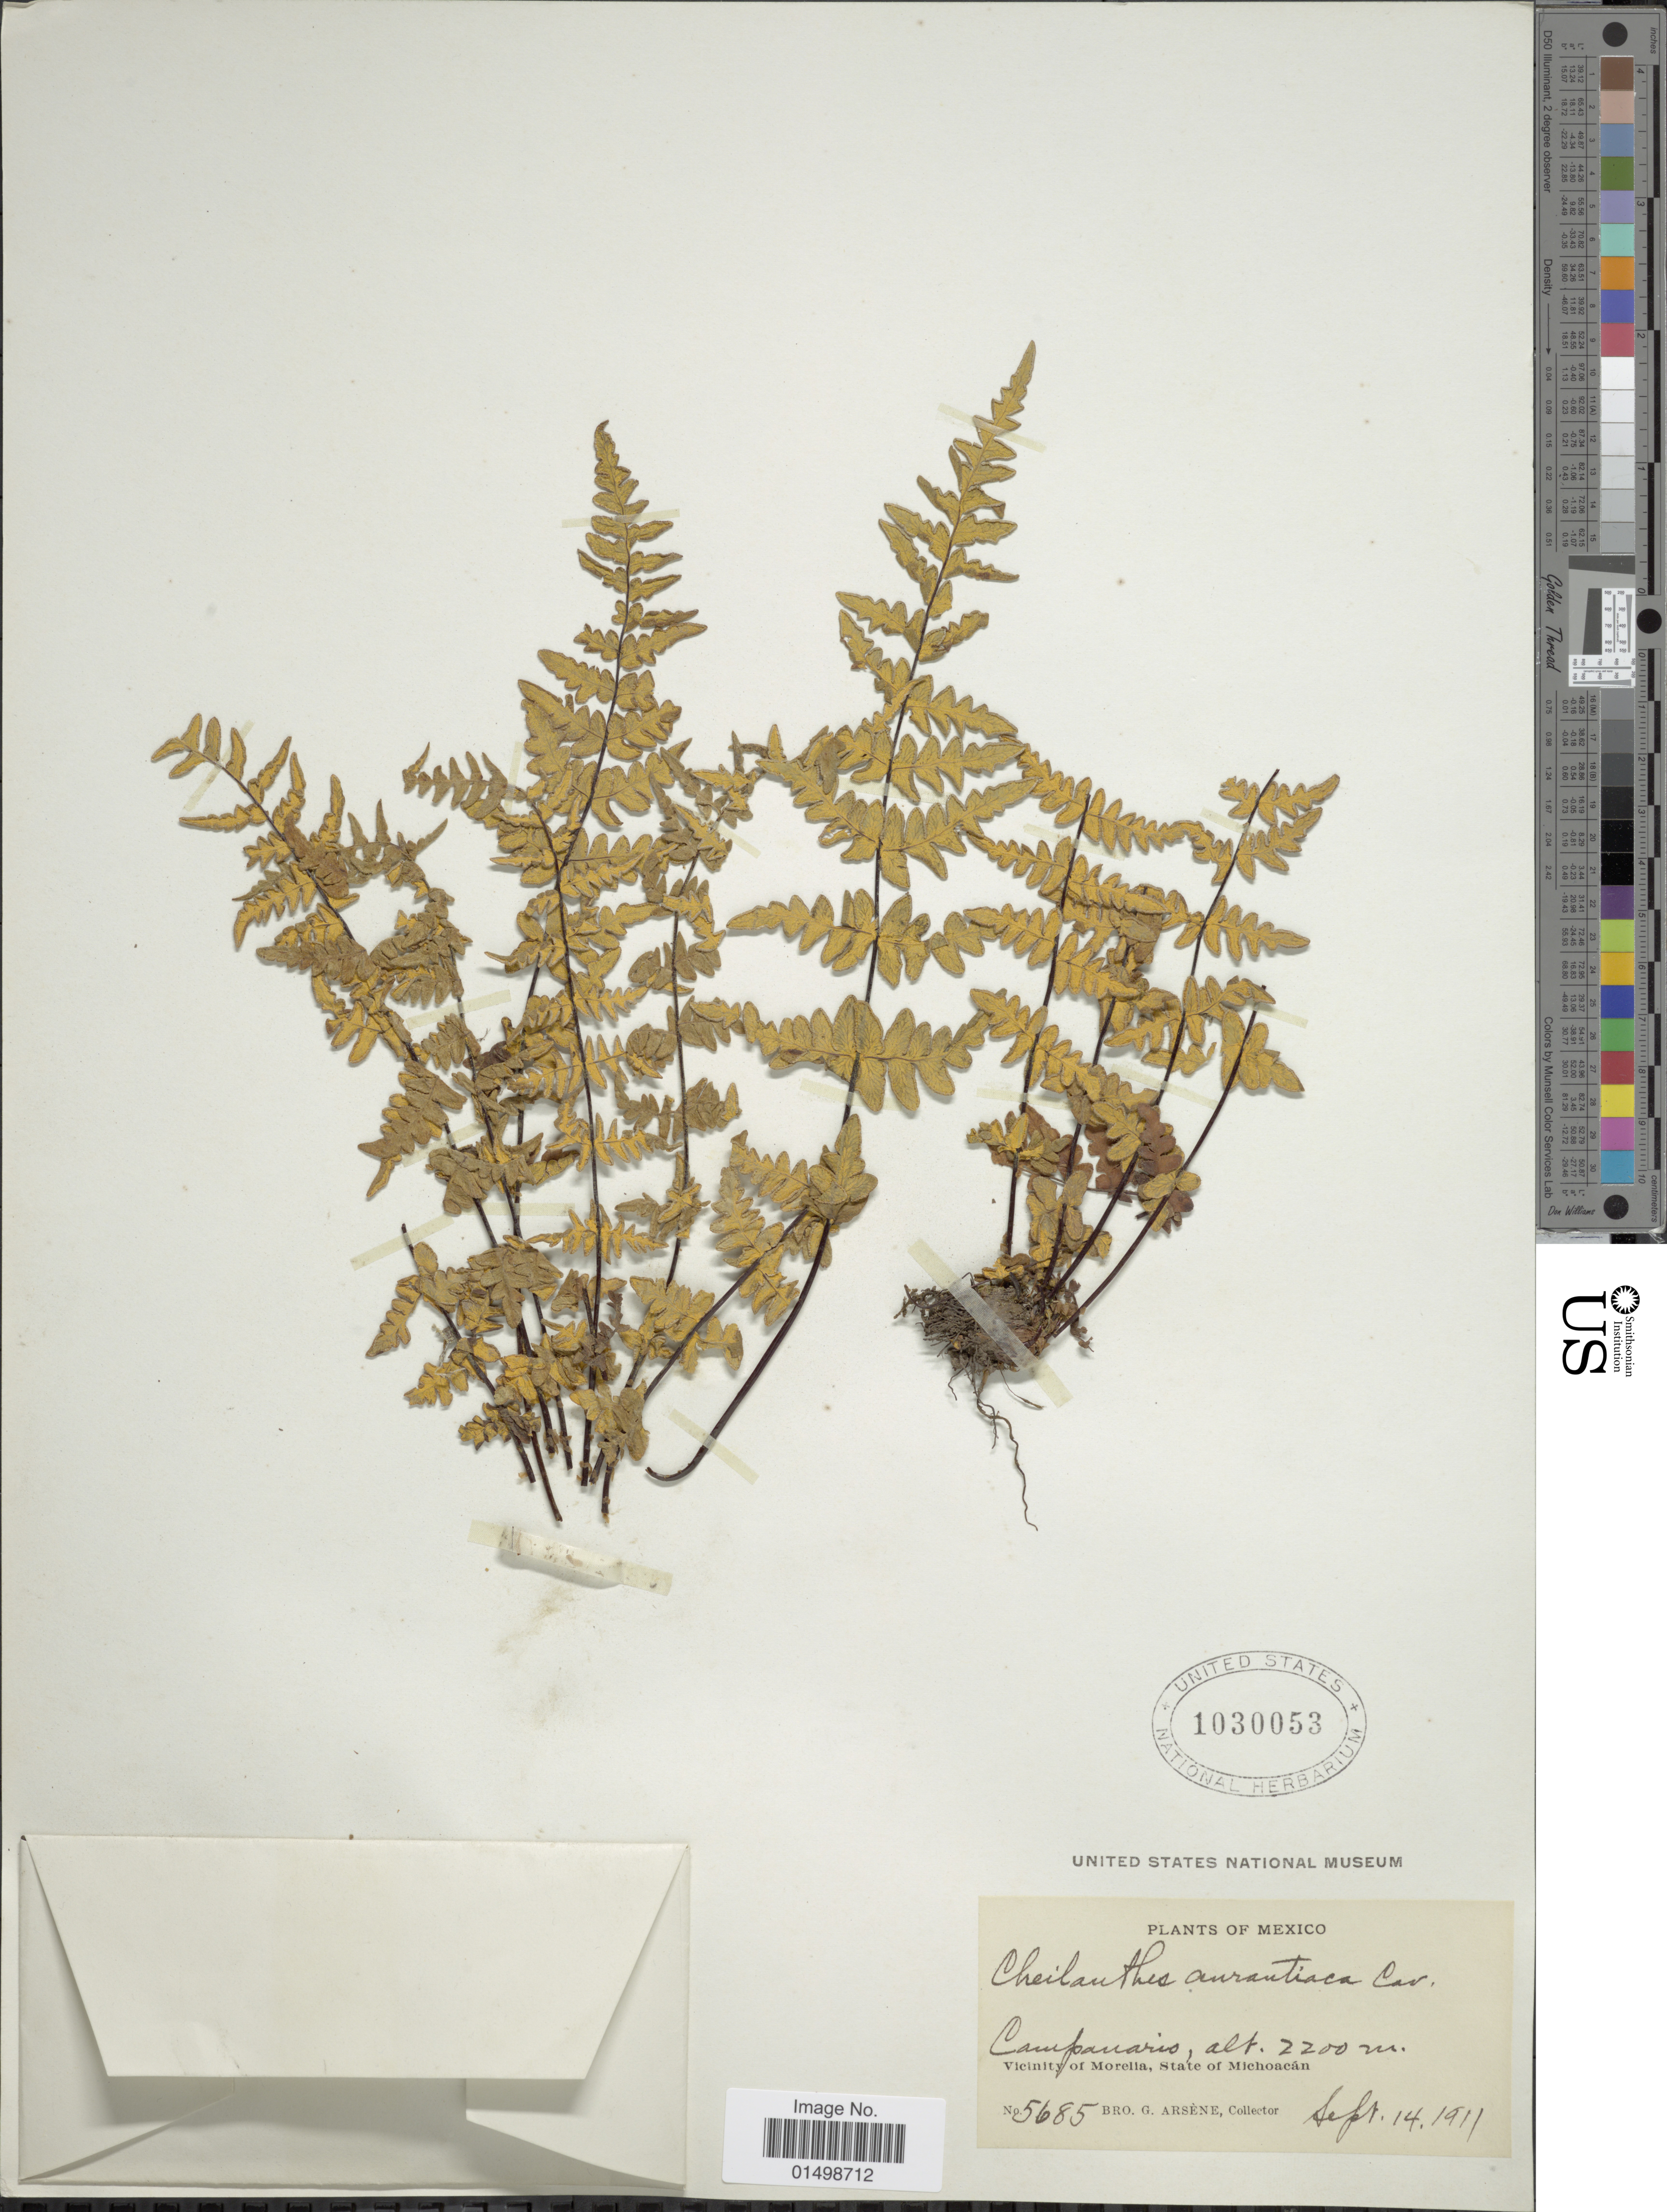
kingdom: Plantae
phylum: Tracheophyta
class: Polypodiopsida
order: Polypodiales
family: Pteridaceae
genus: Cheilanthes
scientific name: Cheilanthes aurantiaca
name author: (Cav.) T. Moore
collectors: Bro. G. Arsène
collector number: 5685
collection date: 1911-09-14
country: Mexico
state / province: Michoacán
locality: Companario, Vicinity of Moreila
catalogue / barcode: US 1030053